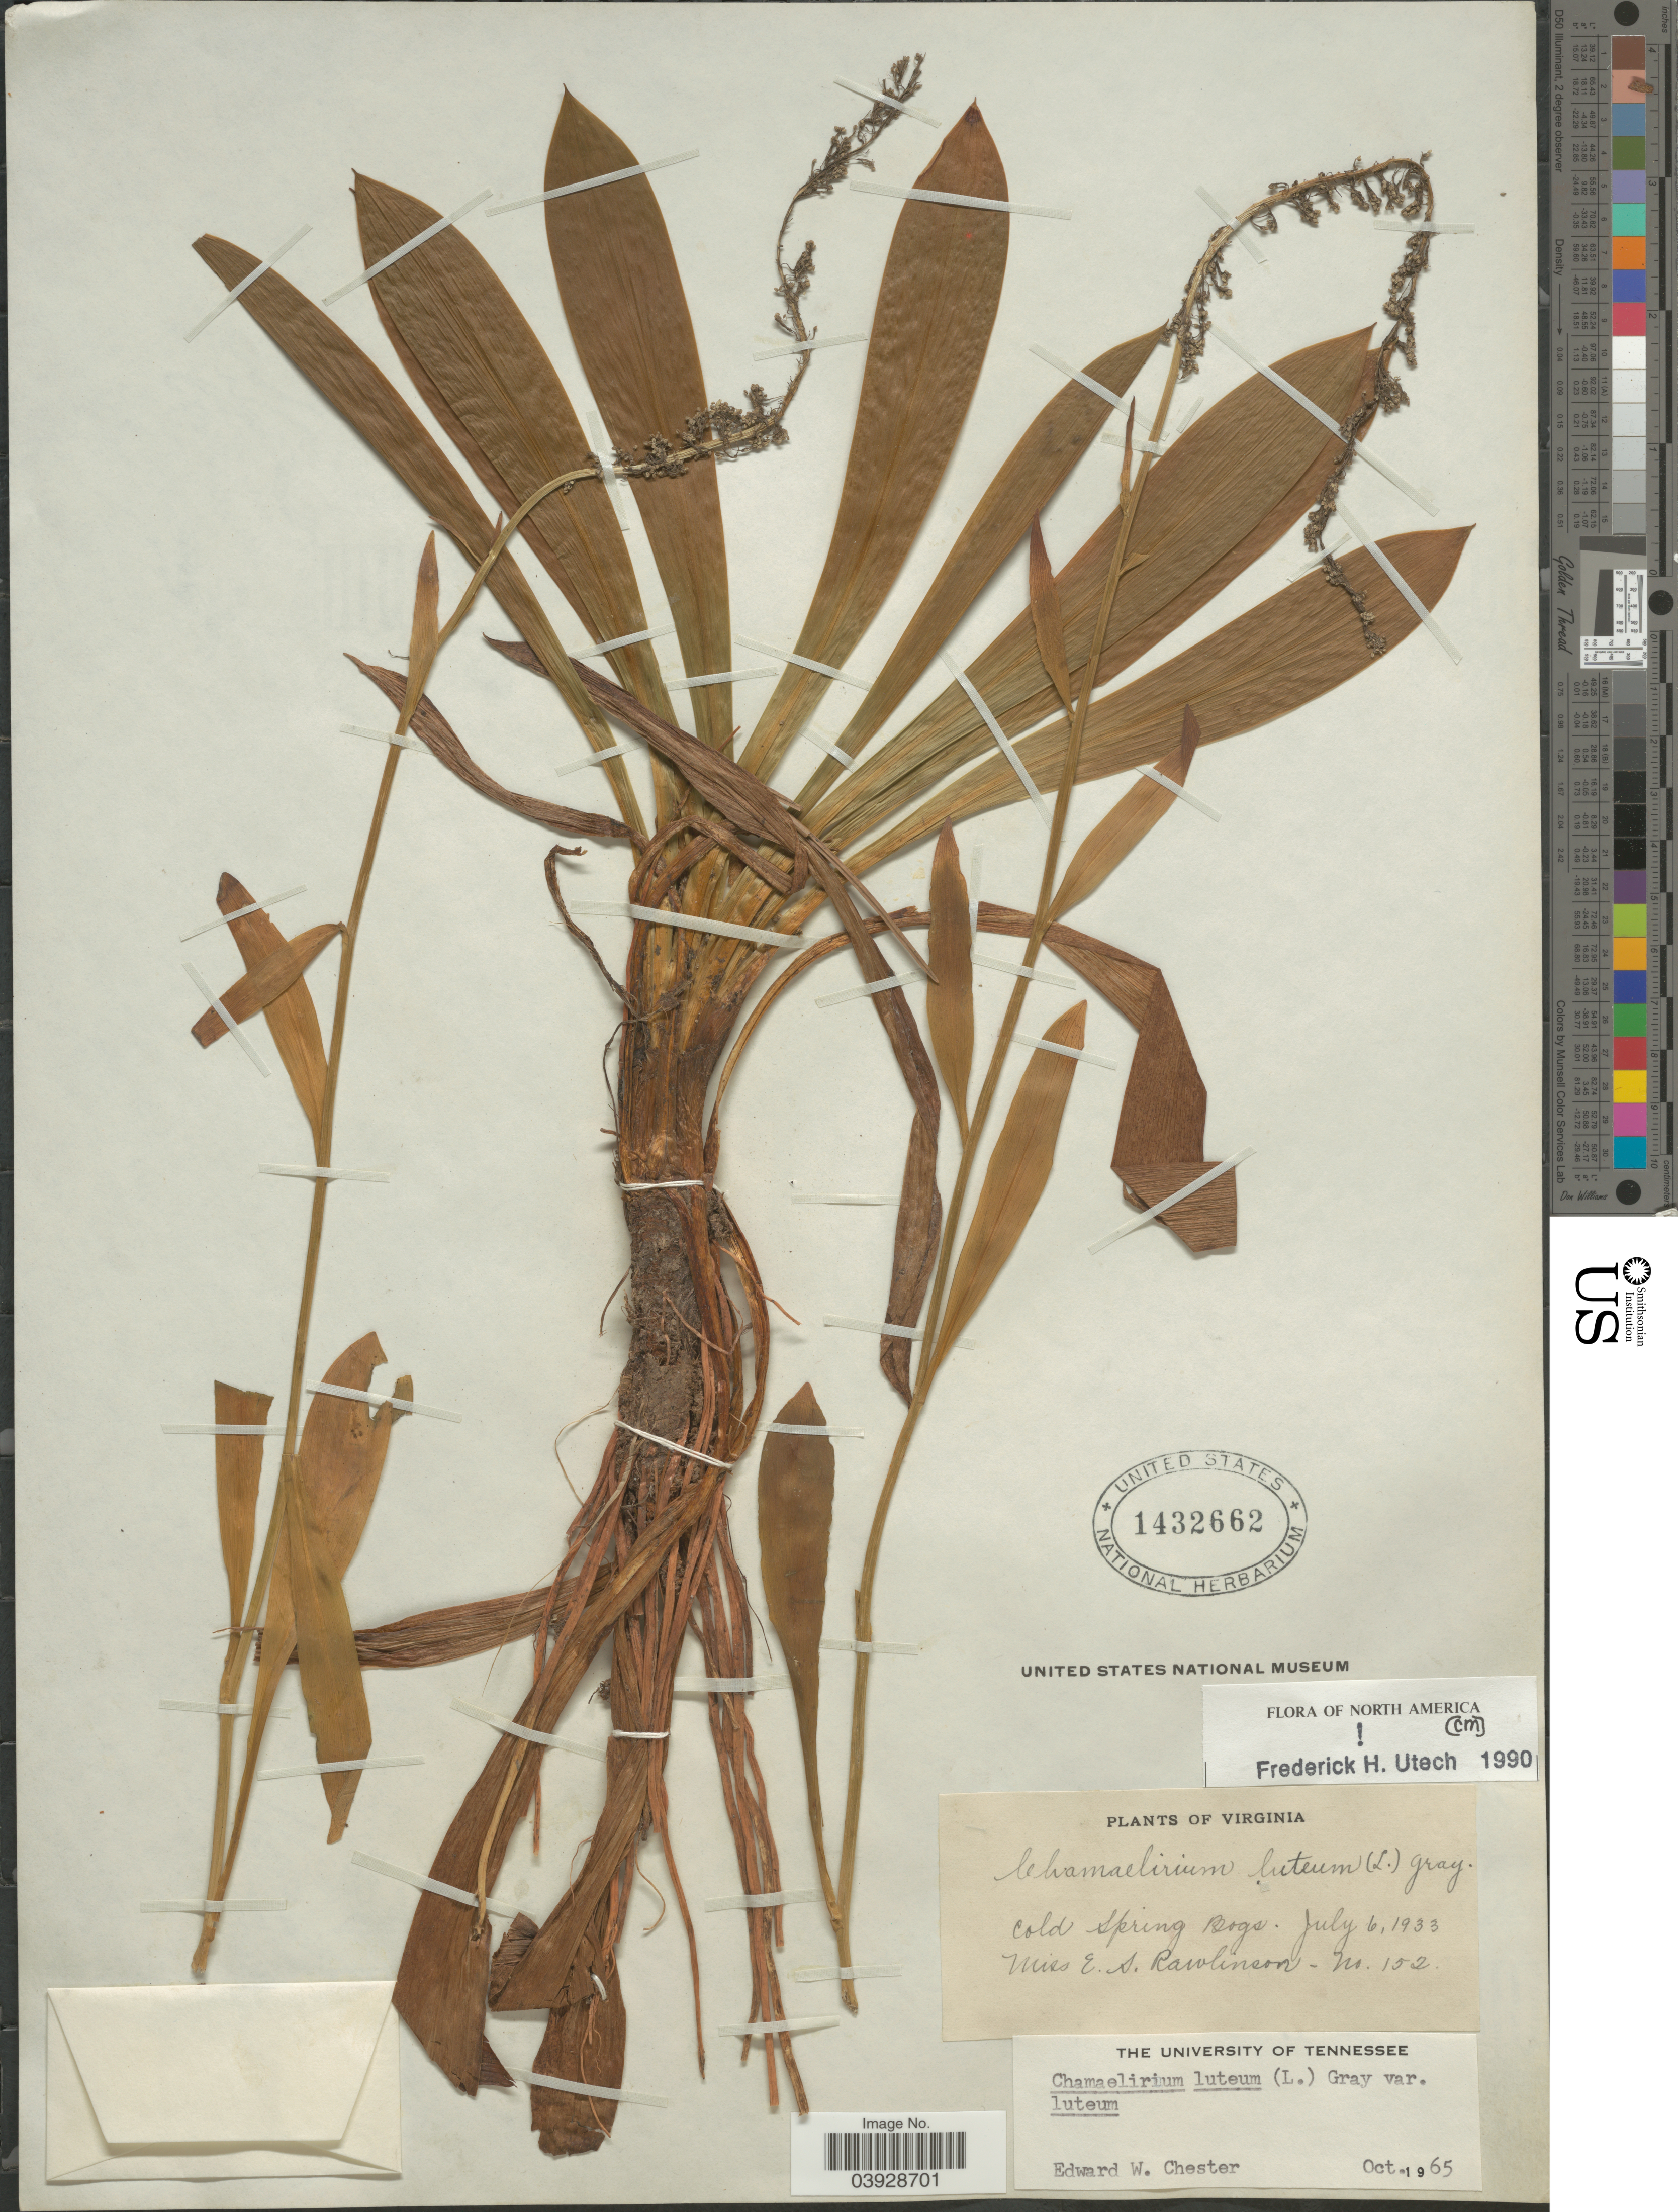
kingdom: Plantae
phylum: Tracheophyta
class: Liliopsida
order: Liliales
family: Melanthiaceae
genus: Chamaelirium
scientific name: Chamaelirium luteum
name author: (L.) A. Gray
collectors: E. S. Rawlinson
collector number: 152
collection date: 1933-07-06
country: United States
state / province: Virginia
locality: Cold Spring Bogs.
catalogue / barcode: US 1432662